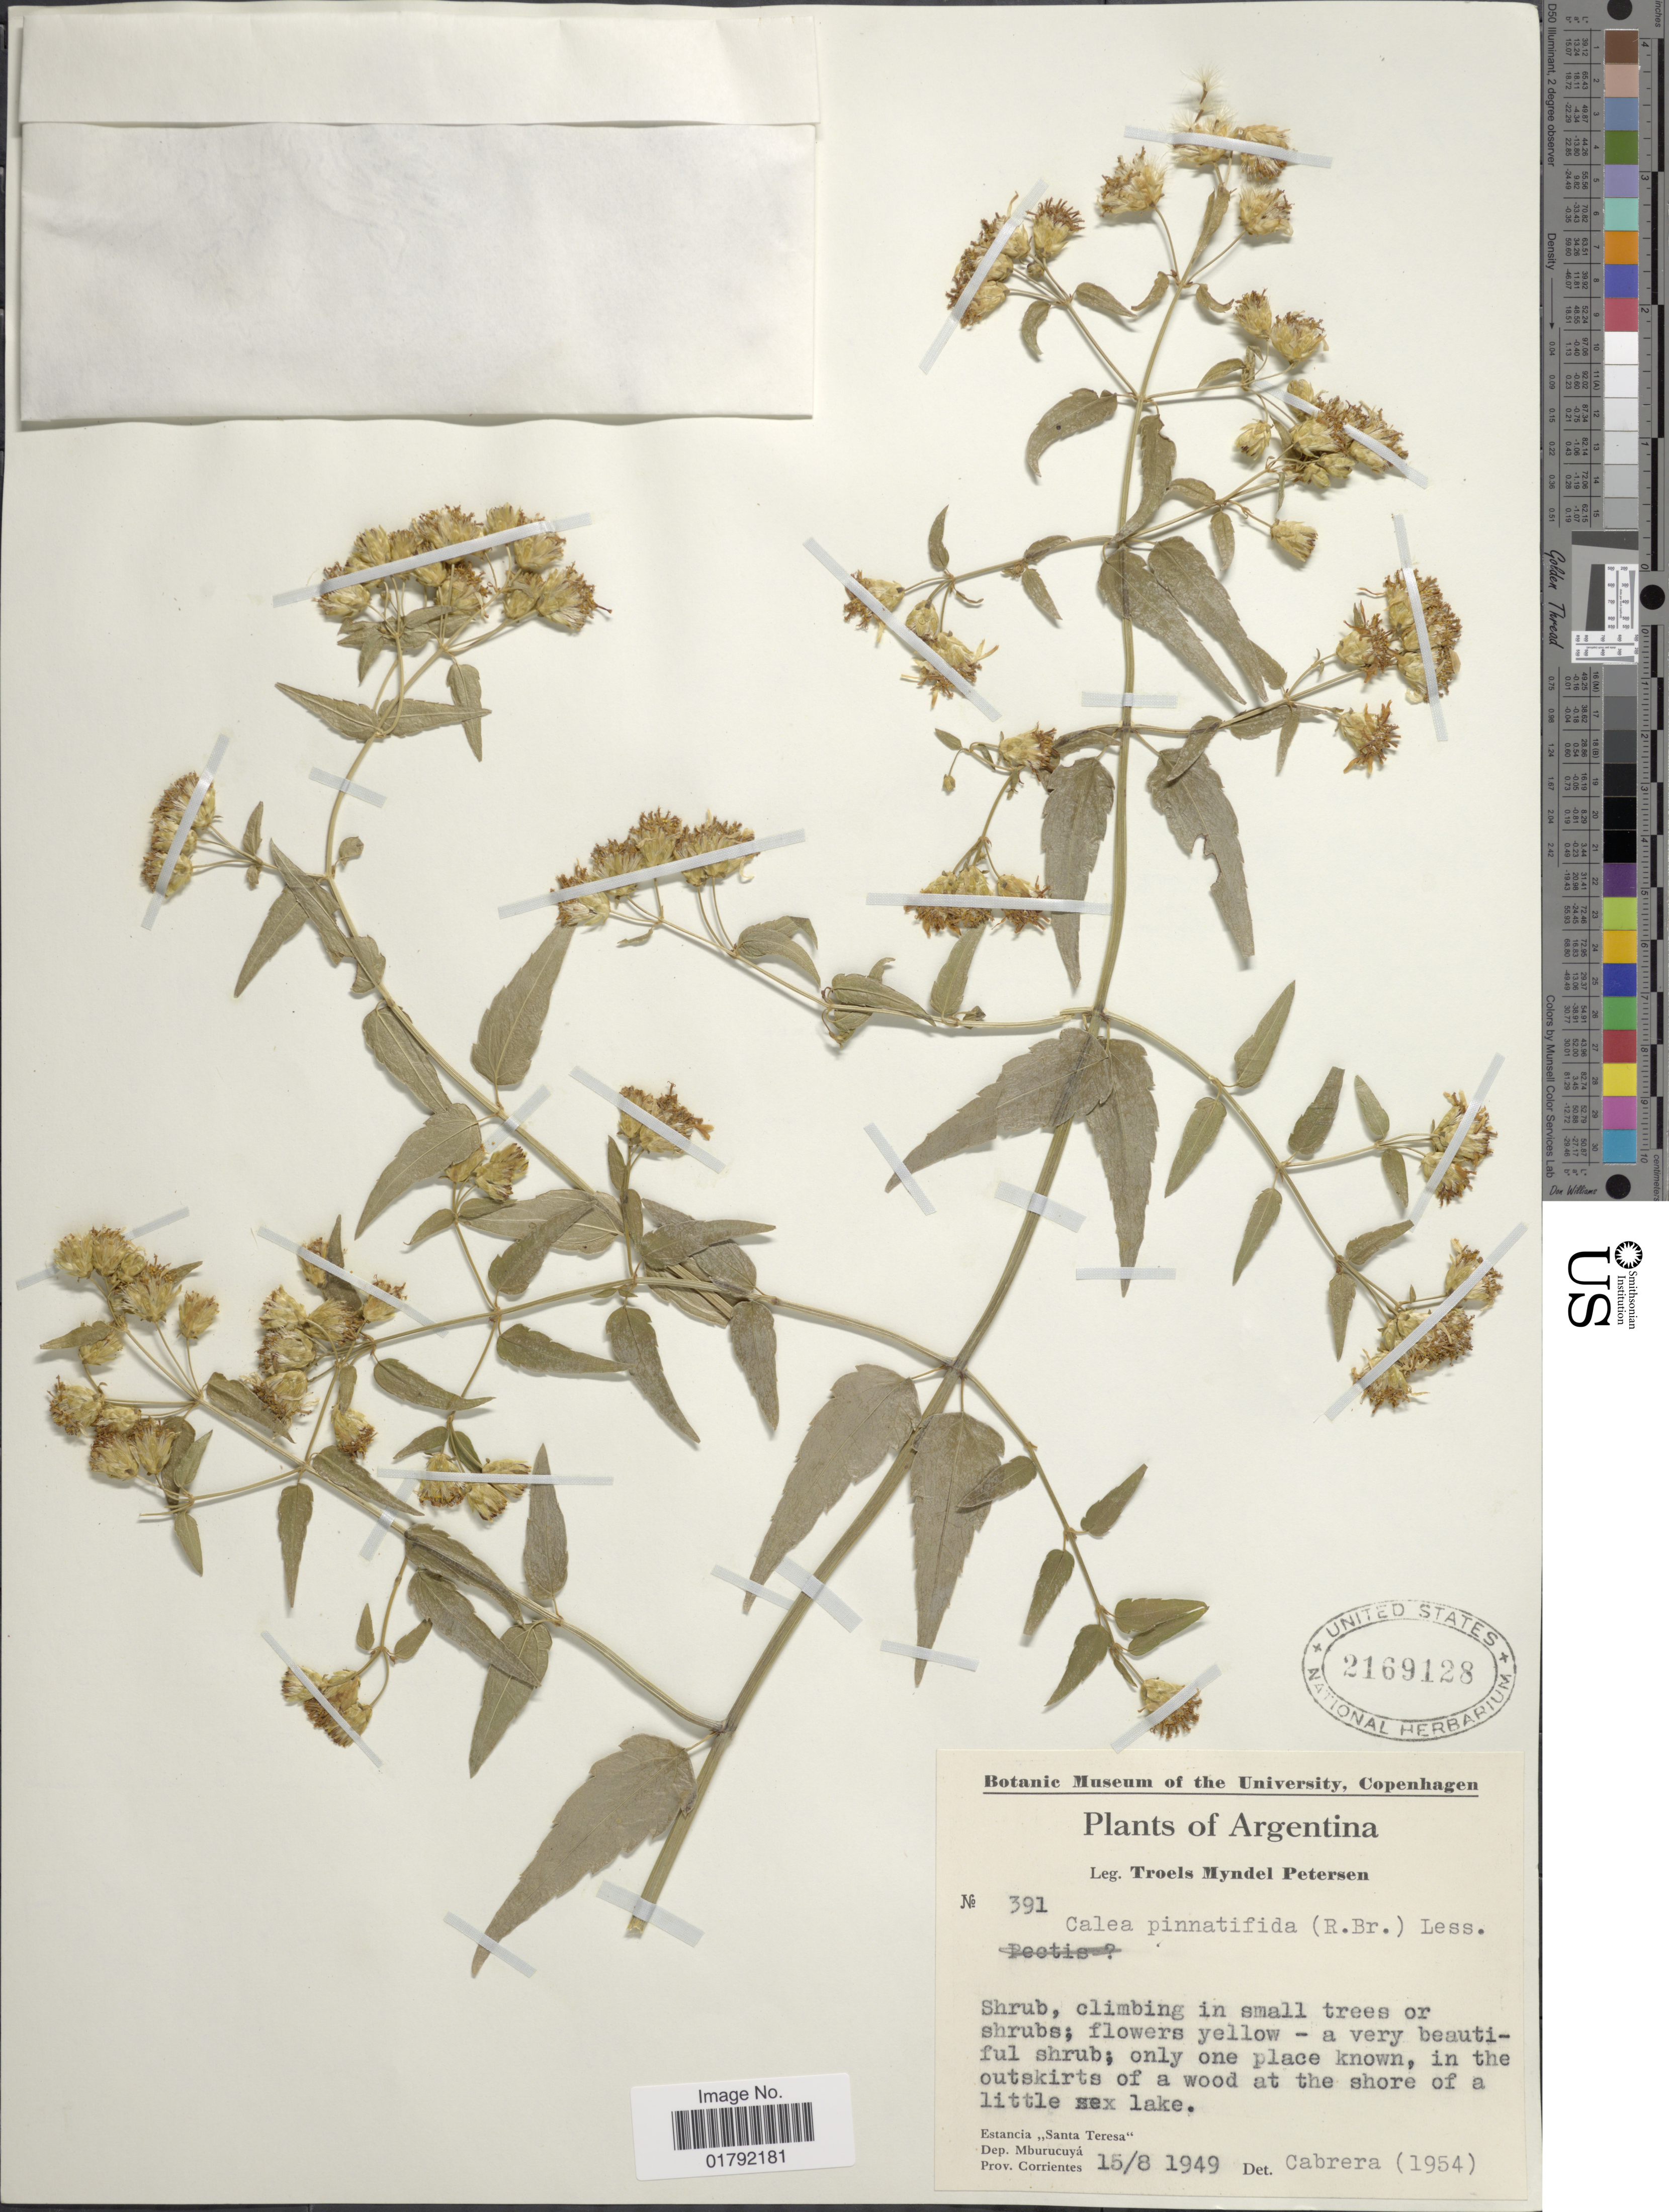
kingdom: Plantae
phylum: Tracheophyta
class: Magnoliopsida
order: Asterales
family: Asteraceae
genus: Calea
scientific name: Calea pinnatifida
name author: Banks ex Steud.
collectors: T. M. Petersen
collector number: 391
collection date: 1949-08-15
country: Argentina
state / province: Corrientes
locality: Estancia "Santa Teresa", Dep.Mburucuya, in the outskirts of a wood at the shore of a little lake.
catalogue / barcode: US 2169128